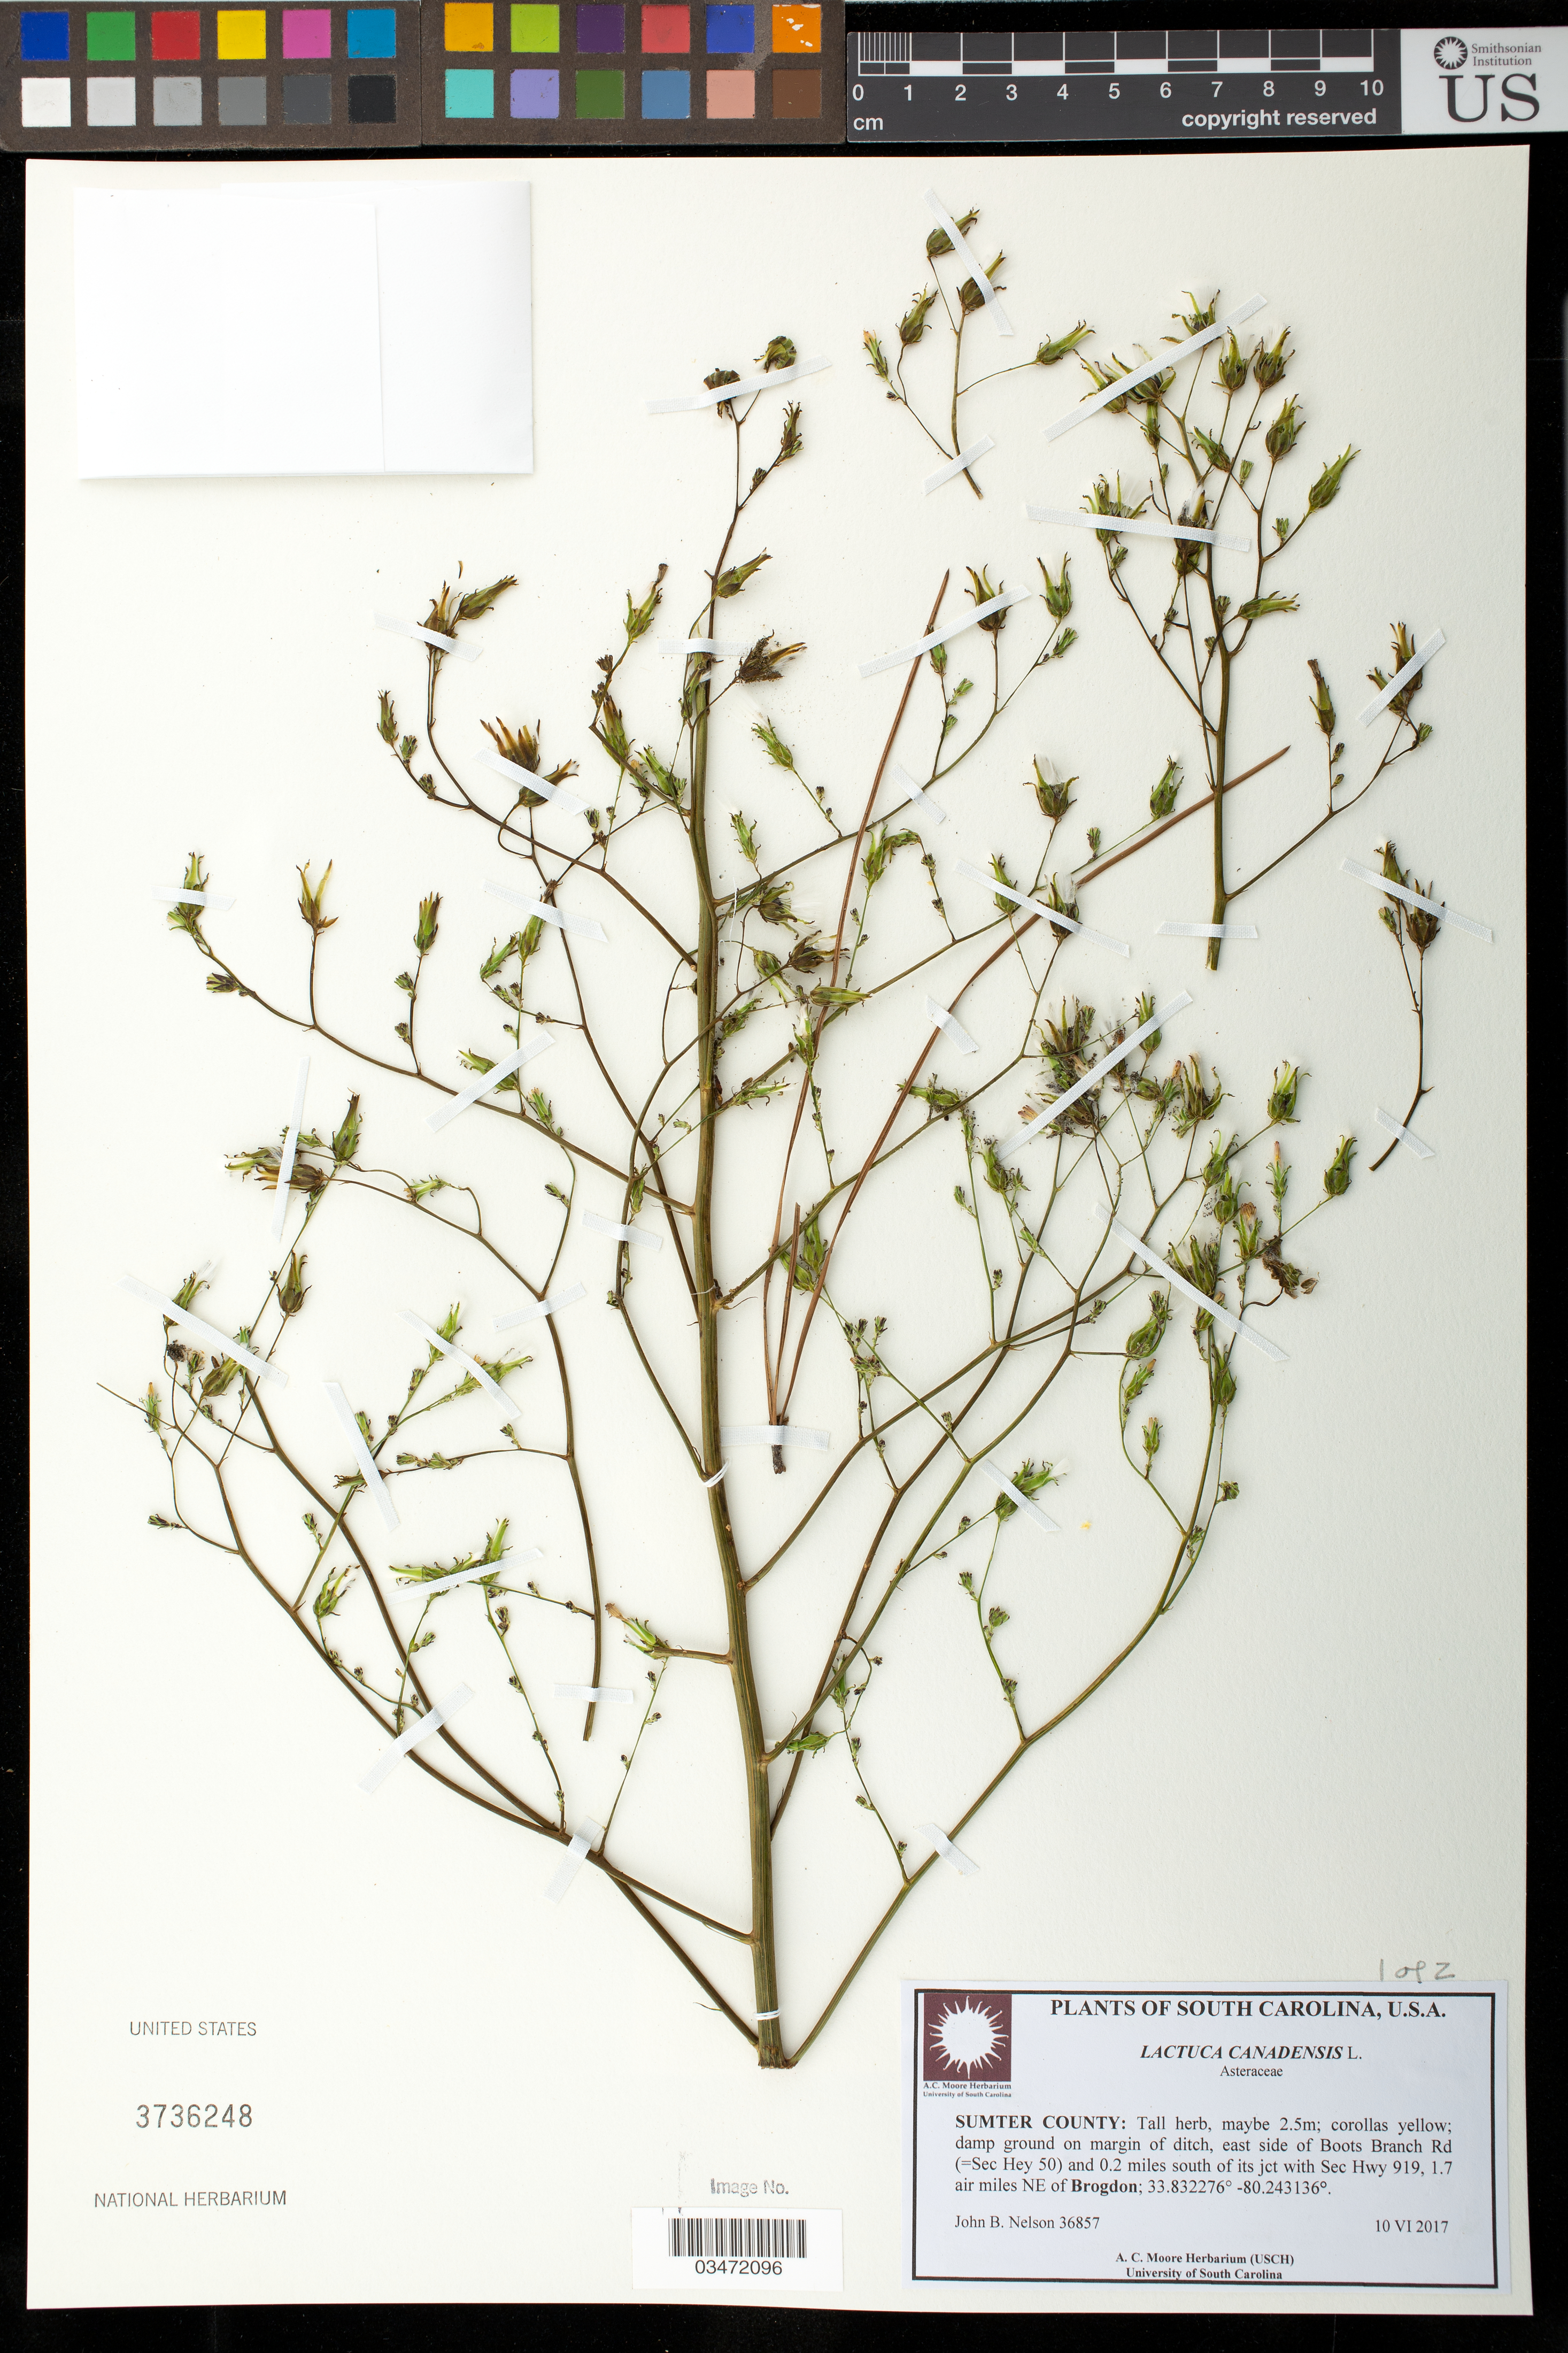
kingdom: Plantae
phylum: Tracheophyta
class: Magnoliopsida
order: Asterales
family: Asteraceae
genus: Lactuca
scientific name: Lactuca canadensis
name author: L.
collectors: J. Nelson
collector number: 36857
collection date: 2017-06-10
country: United States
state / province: South Carolina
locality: Boots Branch Road, east side (=Sec Hey 50) and 0.2 miles S of its jct with Sec Hwy 919, 1.7 air miels NE of Brogdon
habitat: Damp ground on margin of ditch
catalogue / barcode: US 3736248